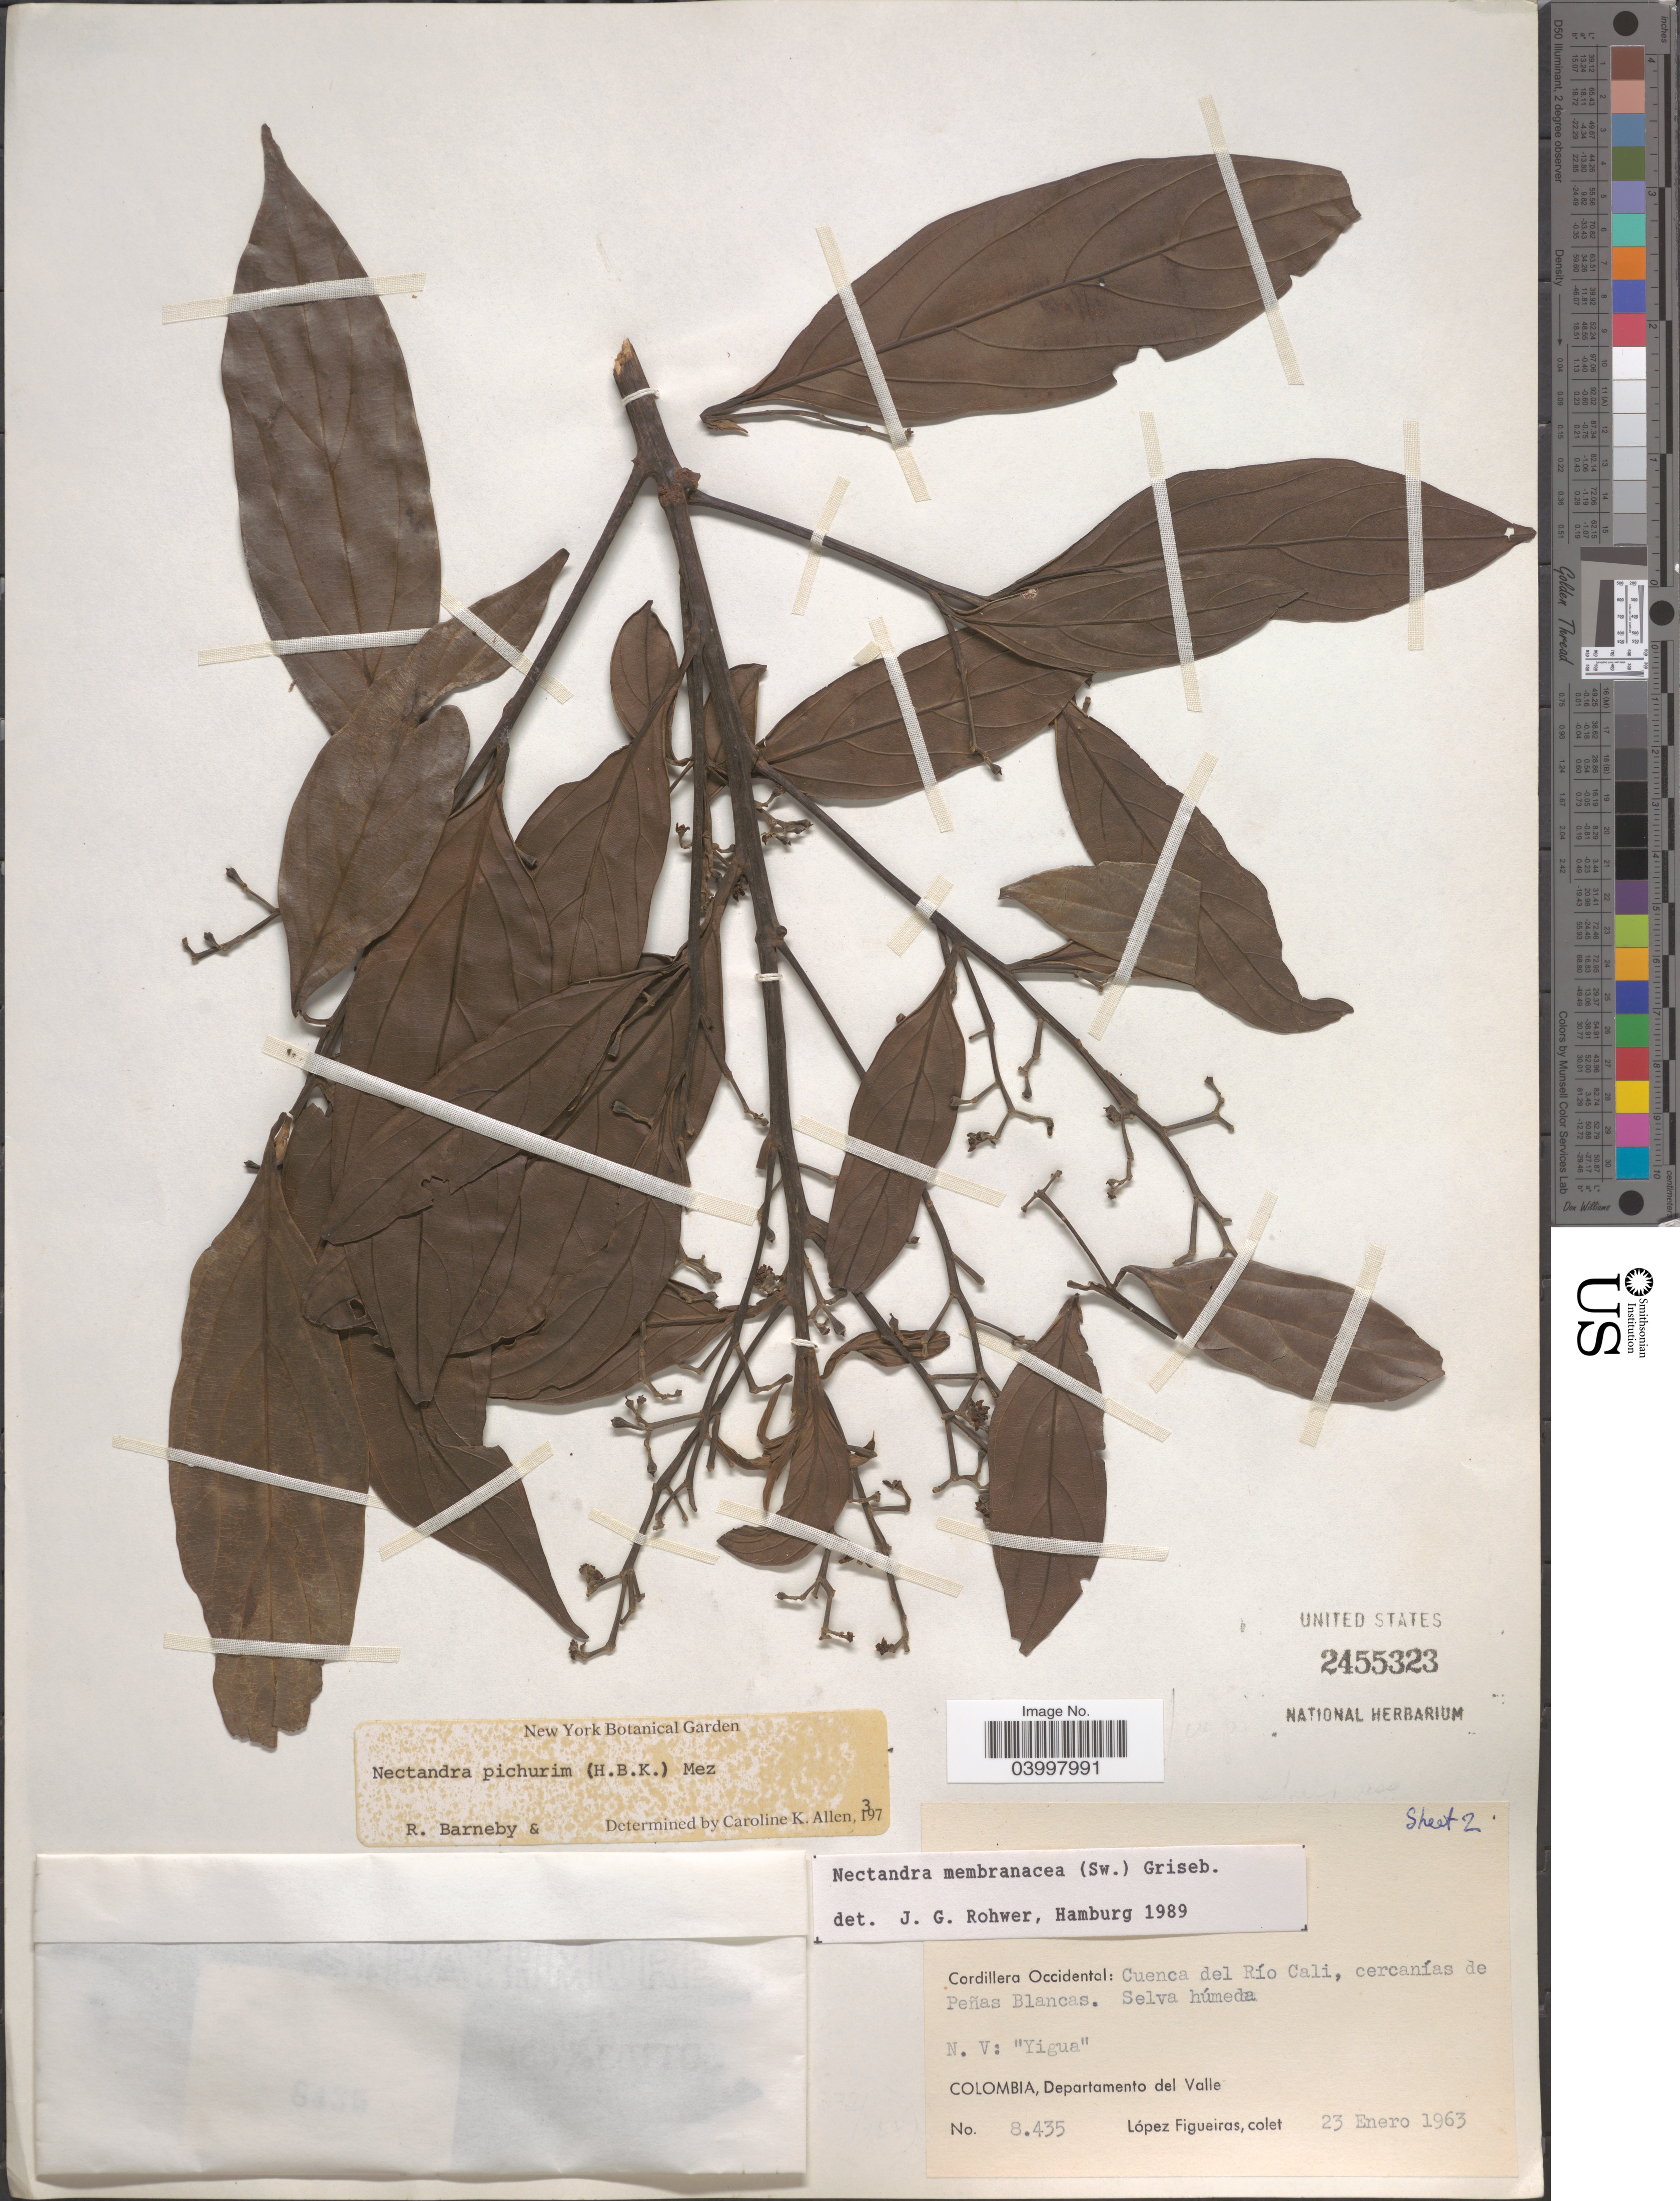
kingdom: Plantae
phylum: Tracheophyta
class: Magnoliopsida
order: Laurales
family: Lauraceae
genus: Nectandra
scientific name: Nectandra membranacea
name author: (Sw.) Griseb.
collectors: M. López Figueiras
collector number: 8435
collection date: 1963-01-23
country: Colombia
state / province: Valle del Cauca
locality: Cordillera Occidental: Cuenca del Río Cali, cercanías de Peñas Blancas. Departamento del Valle.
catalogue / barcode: US 2455323